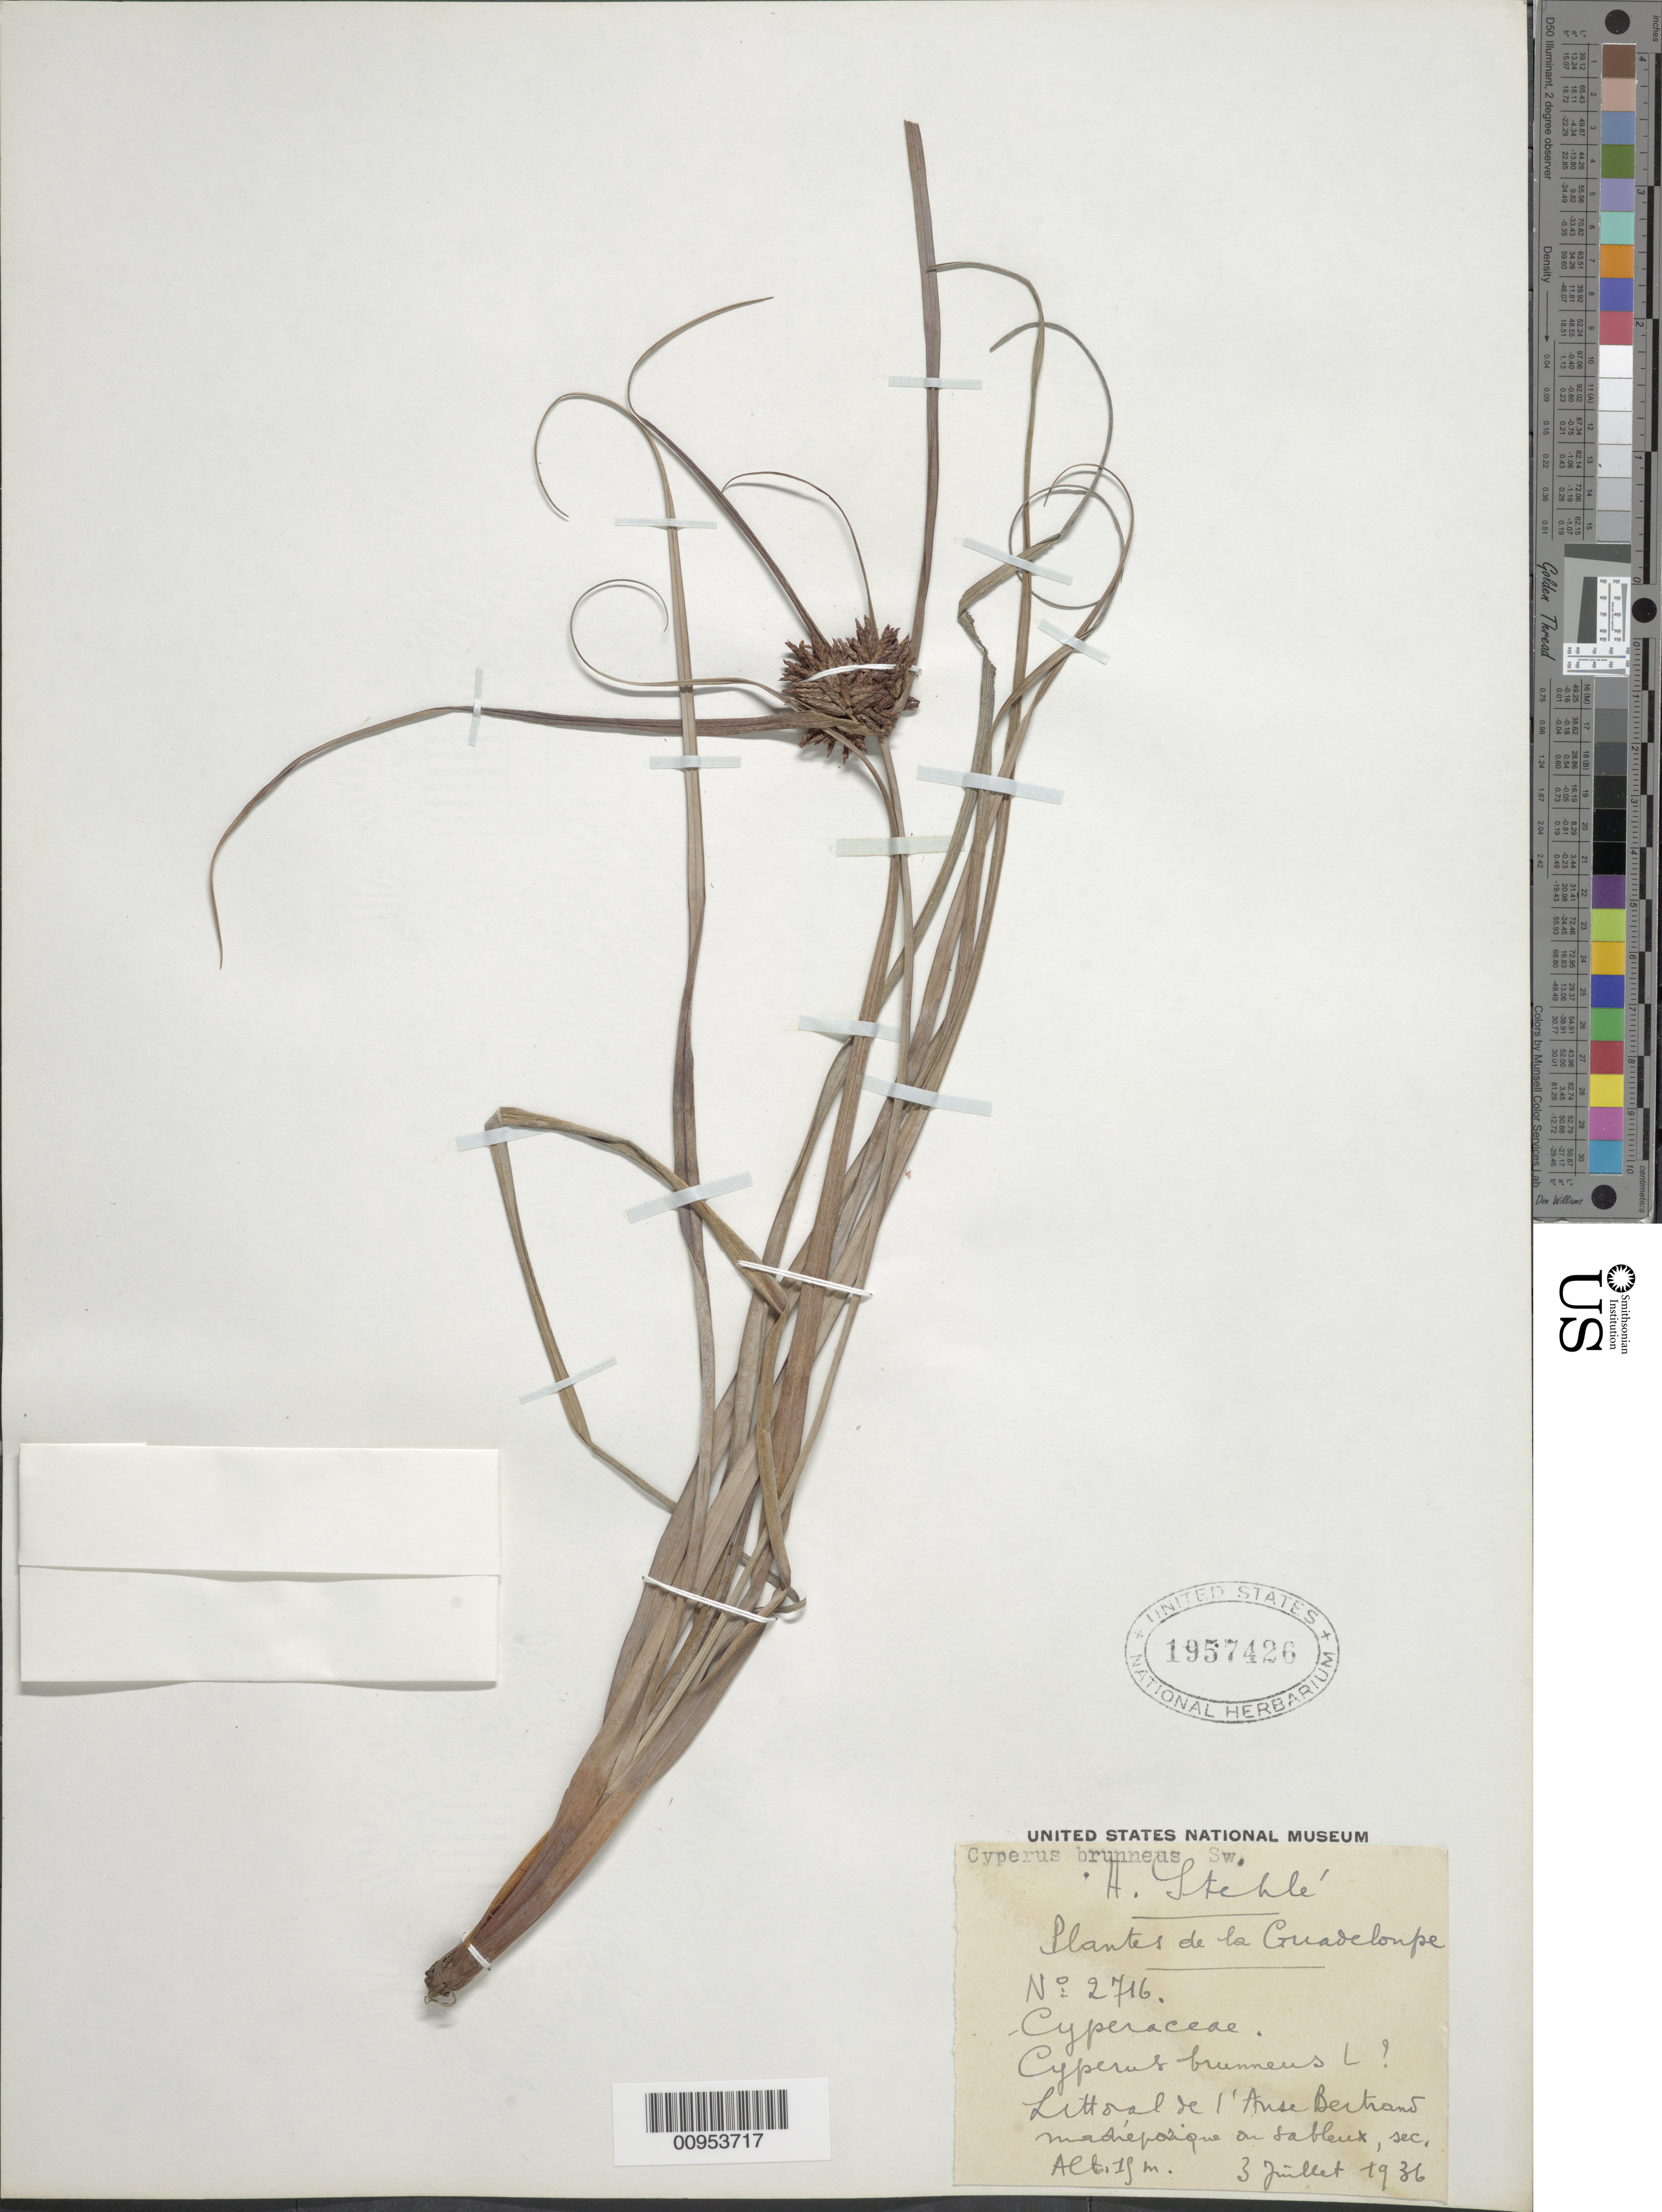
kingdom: Plantae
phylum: Tracheophyta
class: Liliopsida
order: Poales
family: Cyperaceae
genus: Cyperus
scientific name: Cyperus brunneus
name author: Sw.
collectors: H. Stehlé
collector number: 2716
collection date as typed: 03 Jul 1936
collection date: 1936-07-03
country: Guadeloupe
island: Grande Terre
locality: Littoral de l'Anse Bertrand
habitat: "madhépozique" ou tableux, sec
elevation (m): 115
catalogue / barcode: US 1957426